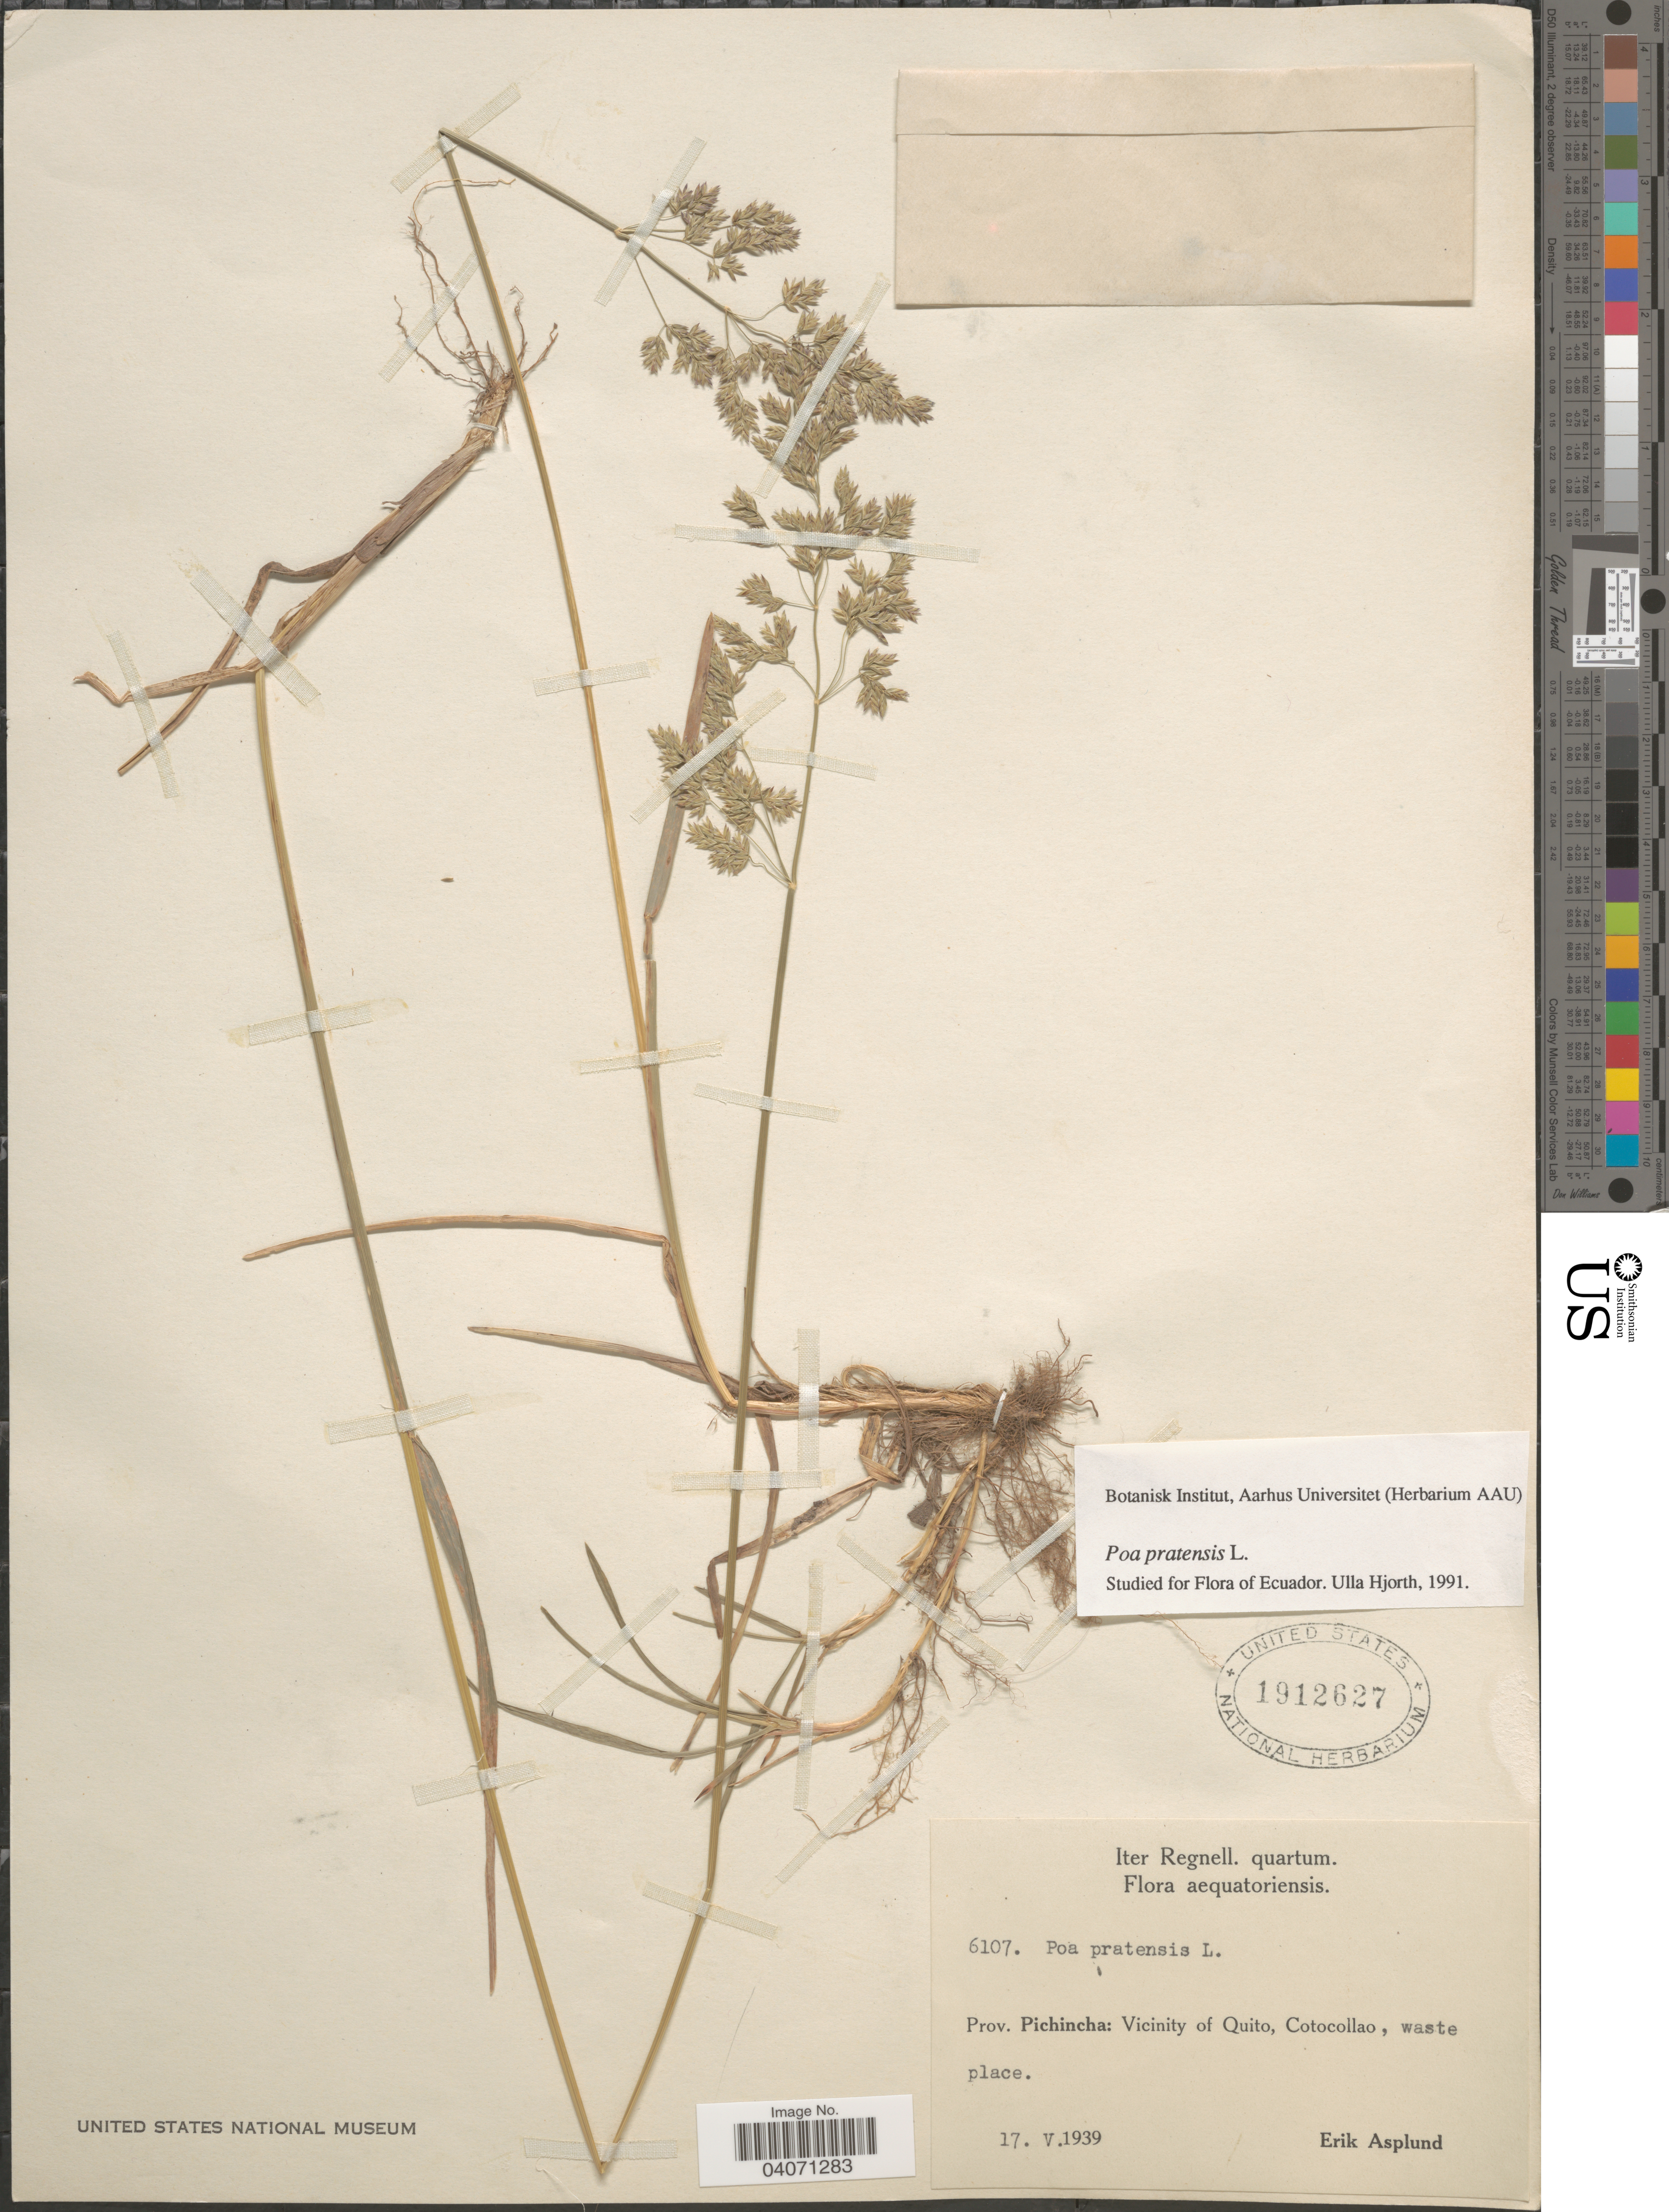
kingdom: Plantae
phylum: Tracheophyta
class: Liliopsida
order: Poales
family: Poaceae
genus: Poa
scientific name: Poa pratensis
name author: L.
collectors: E. Asplund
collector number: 6107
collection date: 1939-05-17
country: Ecuador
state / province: Pichincha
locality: Iter Regnell. quartum. Vicinity of Quito, Cotocollao.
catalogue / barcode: US 1912627